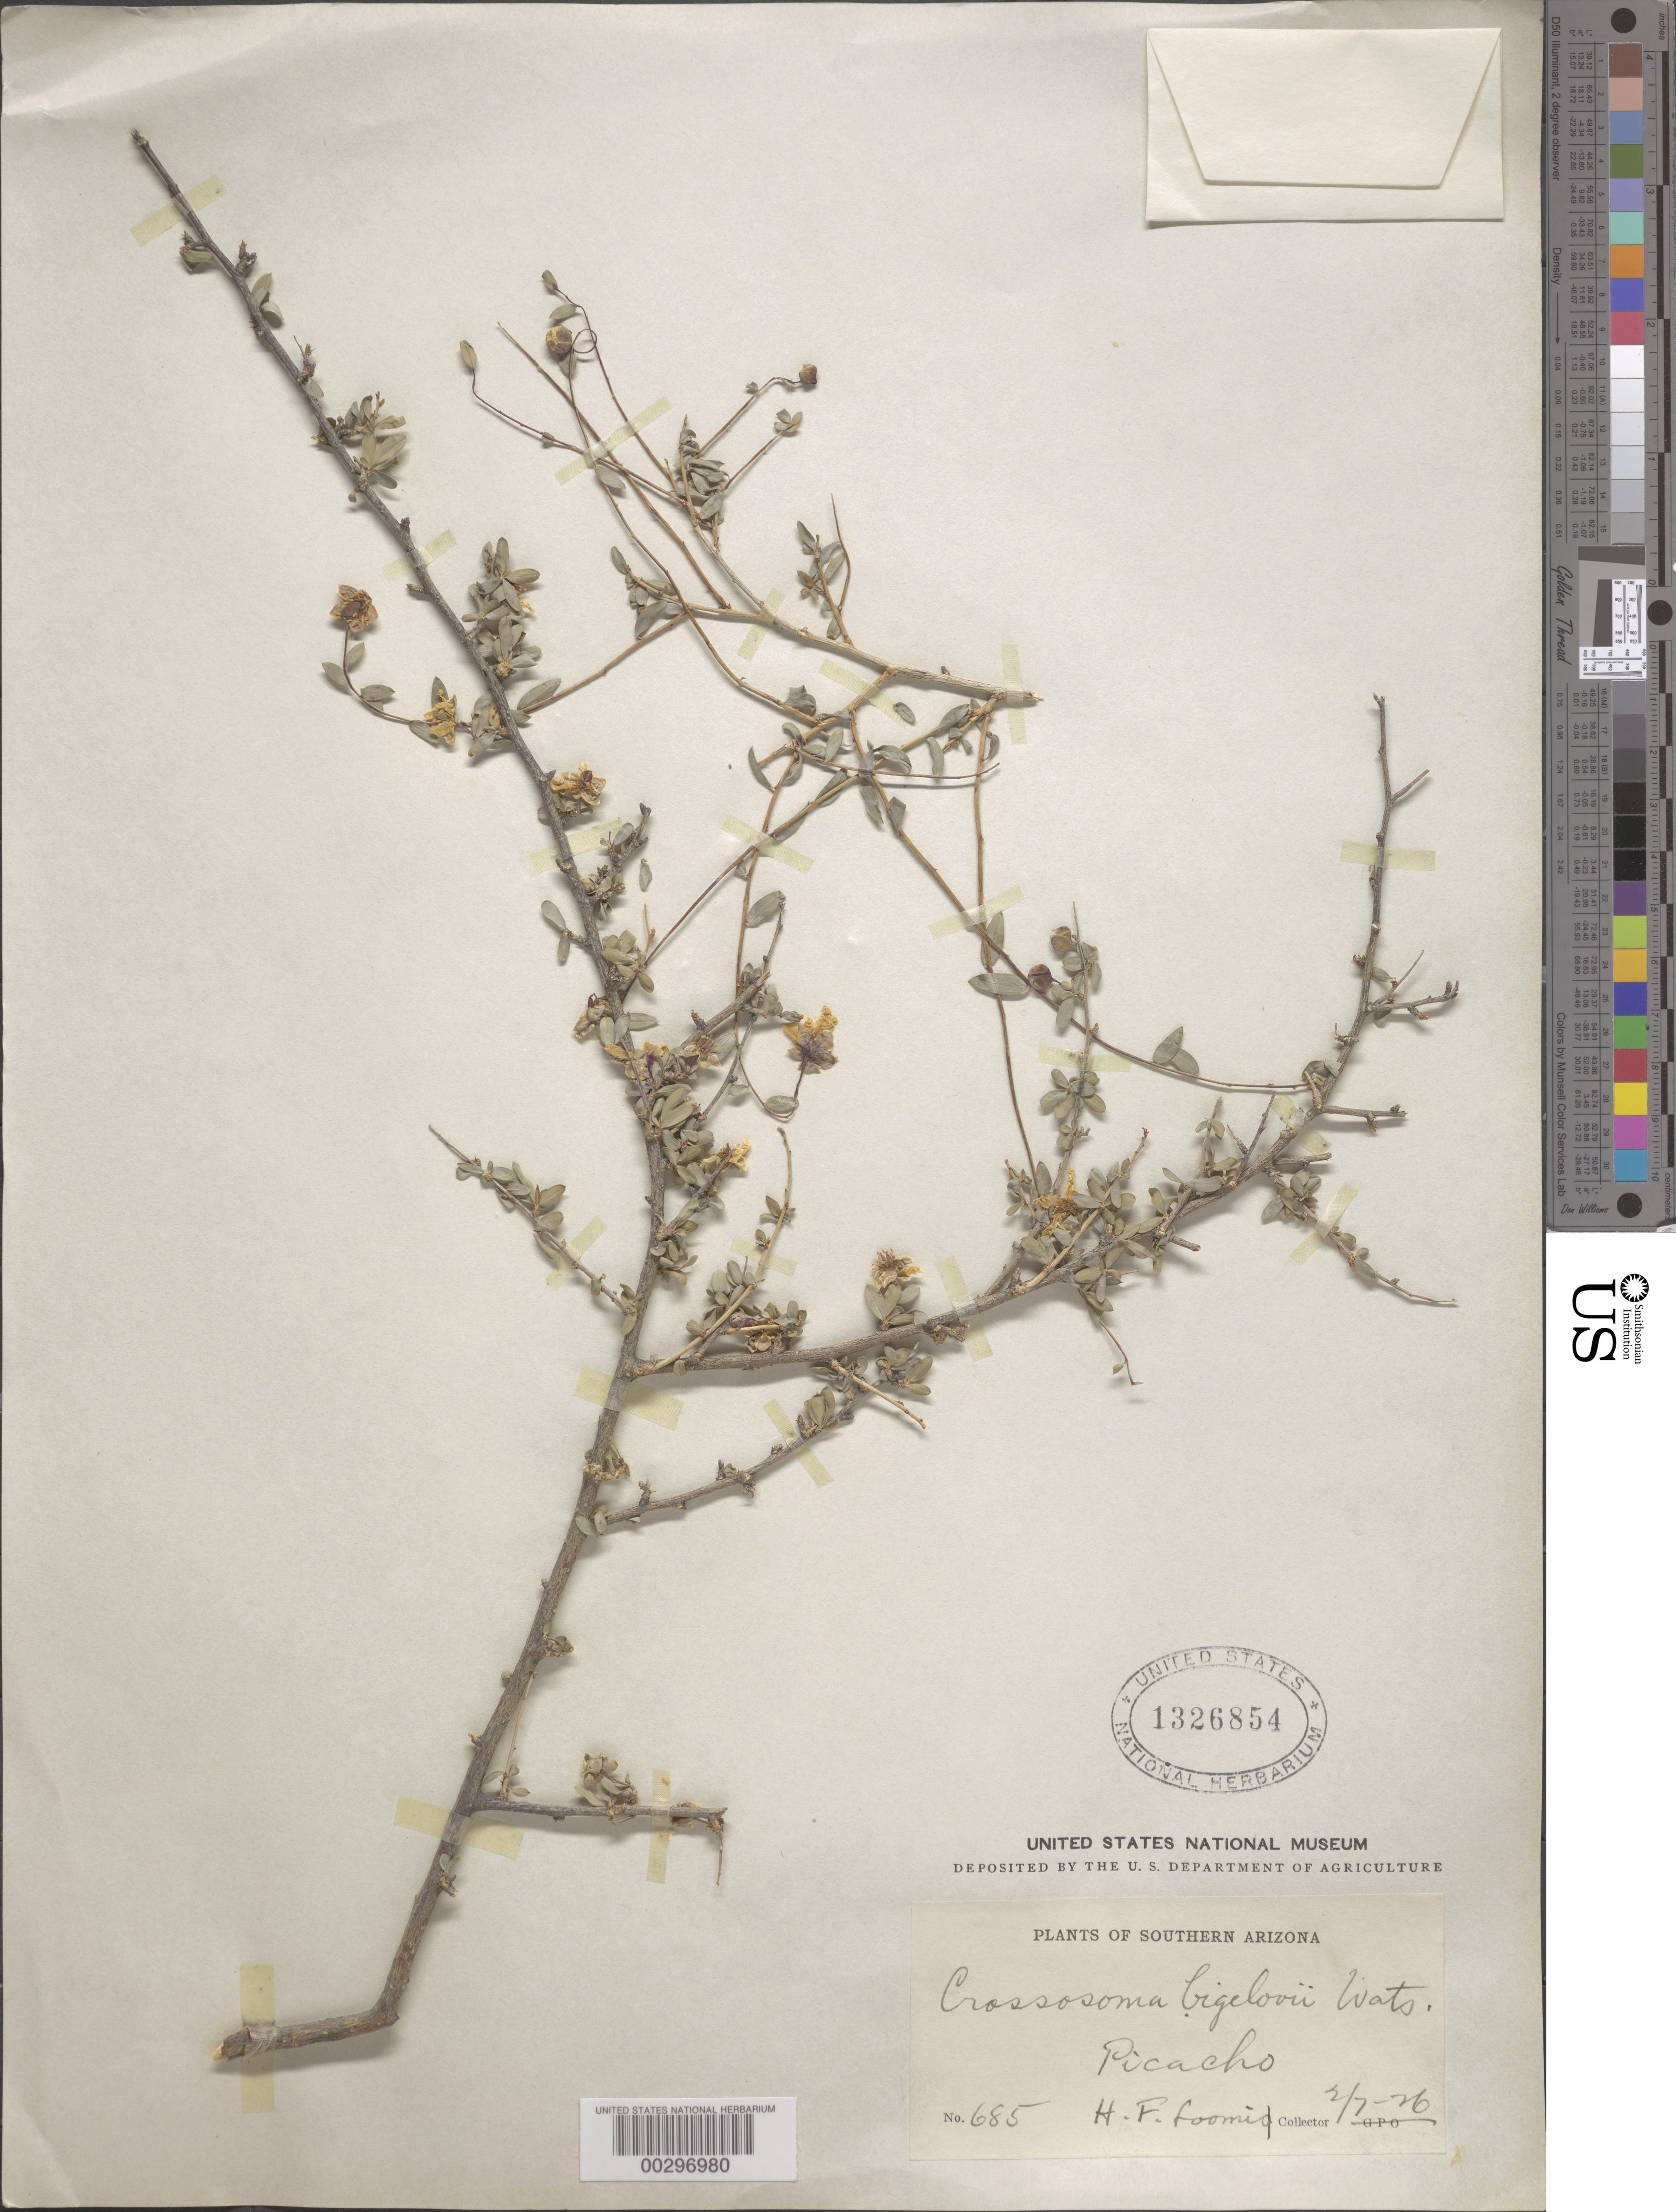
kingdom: Plantae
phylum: Tracheophyta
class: Magnoliopsida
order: Crossosomatales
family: Crossosomataceae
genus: Crossosoma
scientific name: Crossosoma bigelovii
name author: S. Watson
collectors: H. F. Loomis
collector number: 685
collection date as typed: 02 Jul 1926 or 07 Feb 1926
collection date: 1926-02-07 or 1926-07-02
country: United States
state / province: Arizona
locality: Picacho, s arizona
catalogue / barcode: US 1326854